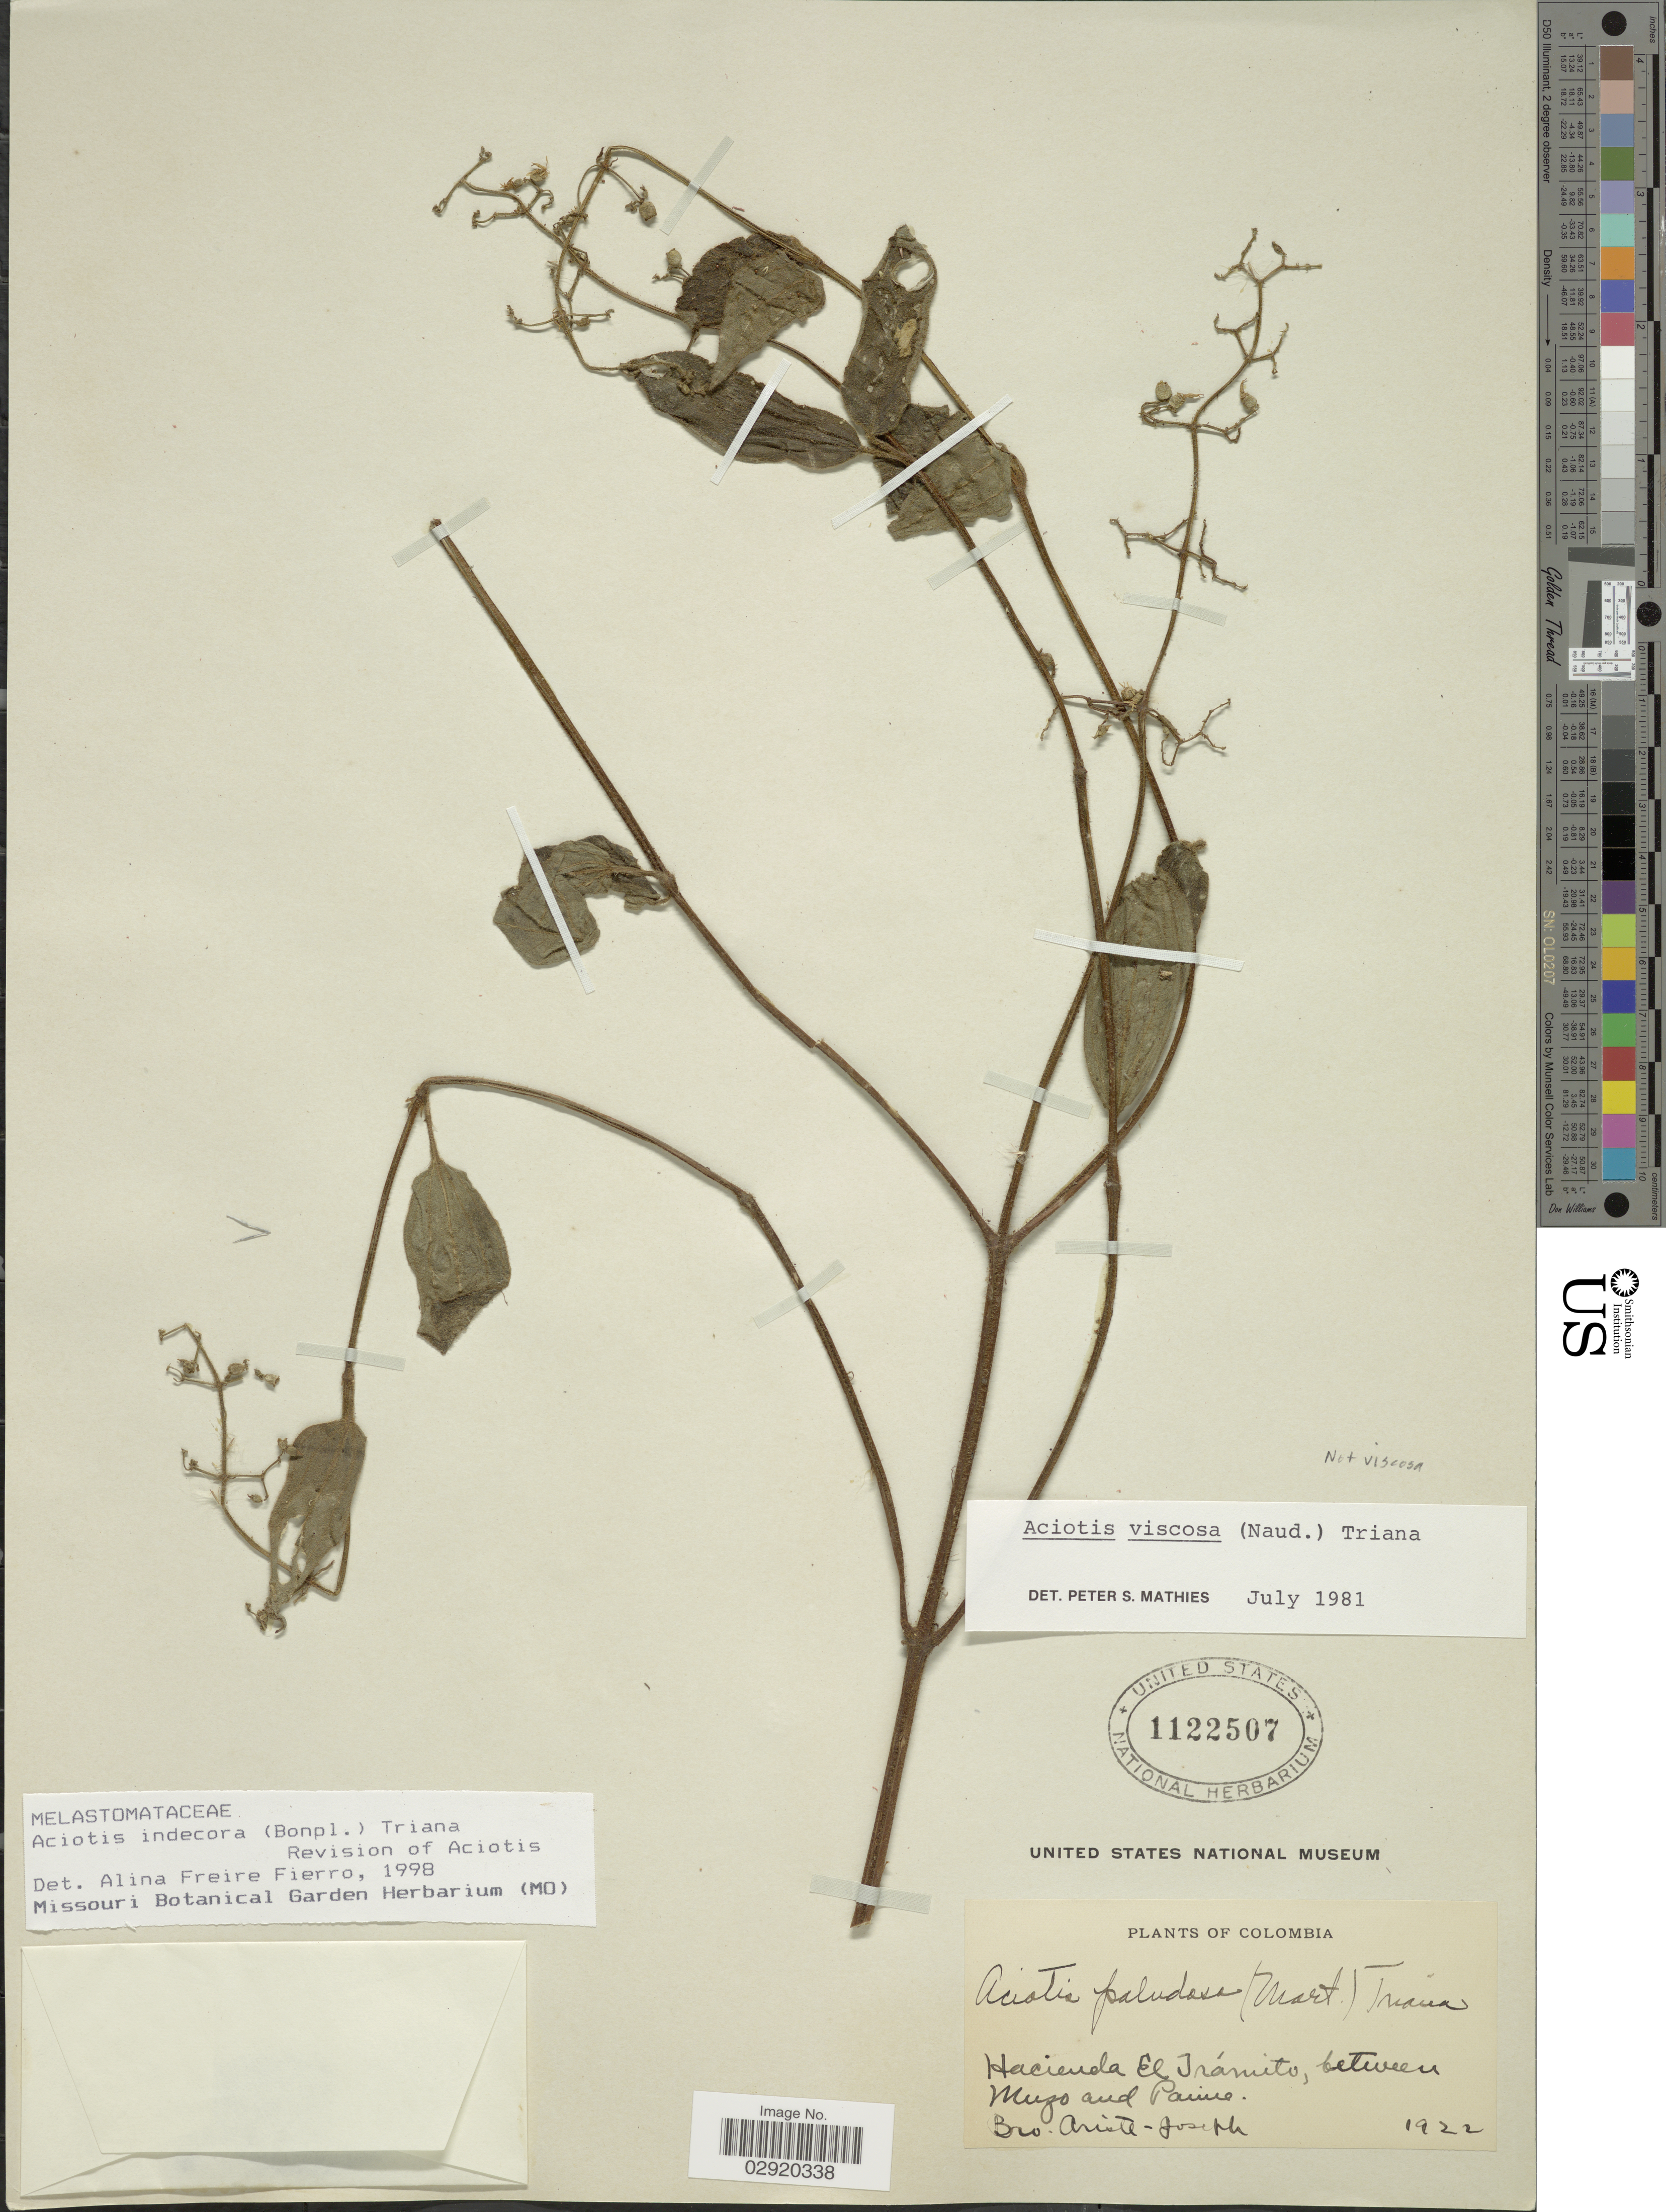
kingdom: Plantae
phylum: Tracheophyta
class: Magnoliopsida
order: Myrtales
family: Melastomataceae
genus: Aciotis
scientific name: Aciotis indecora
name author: (Bonpl.) Triana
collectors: Bro. Ariste-Joseph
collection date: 1922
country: Colombia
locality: Hacienda El Irámito, between Muzo and Paime.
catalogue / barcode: US 1122507